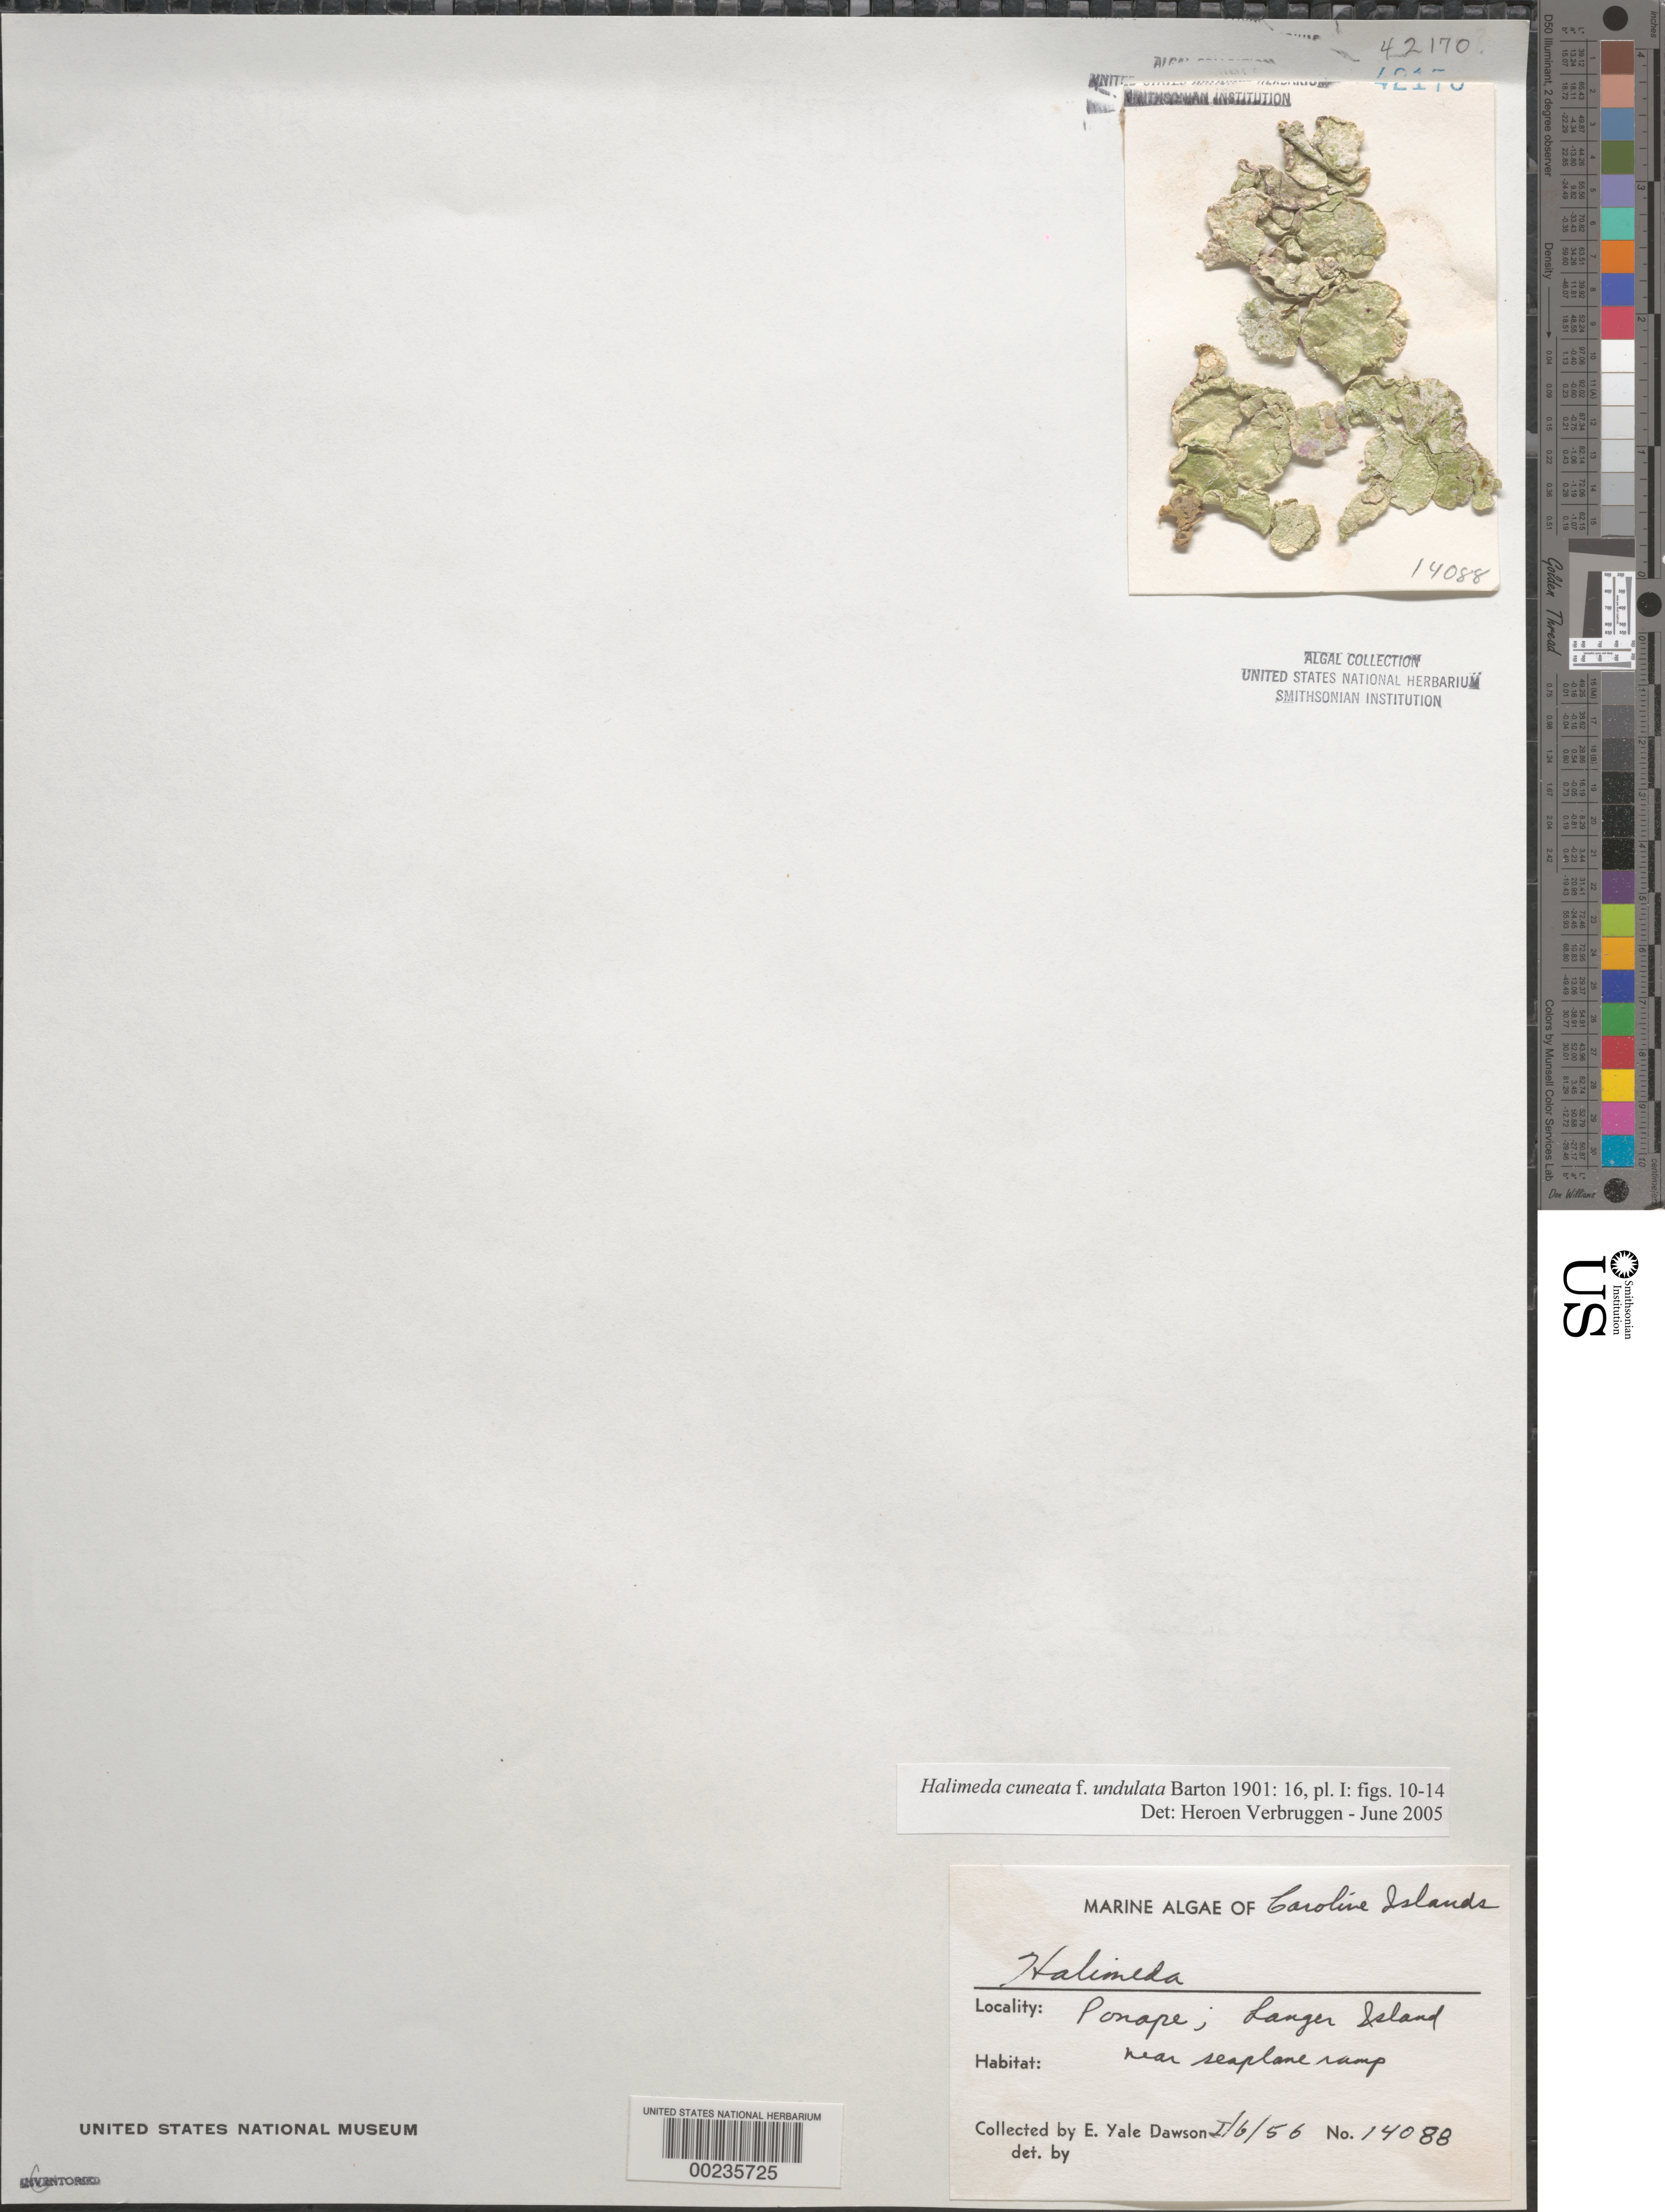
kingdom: Plantae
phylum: Chlorophyta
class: Ulvophyceae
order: Bryopsidales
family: Halimedaceae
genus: Halimeda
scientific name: Halimeda cuneata f. undulata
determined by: Verbruggen, H.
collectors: E. Y. Dawson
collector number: EYD 14088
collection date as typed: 06 Jan 1956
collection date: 1956-01-06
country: Micronesia, Federated States of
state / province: Pohnpei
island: Lenger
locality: Langer [= Lenger I.]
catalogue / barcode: US 42170